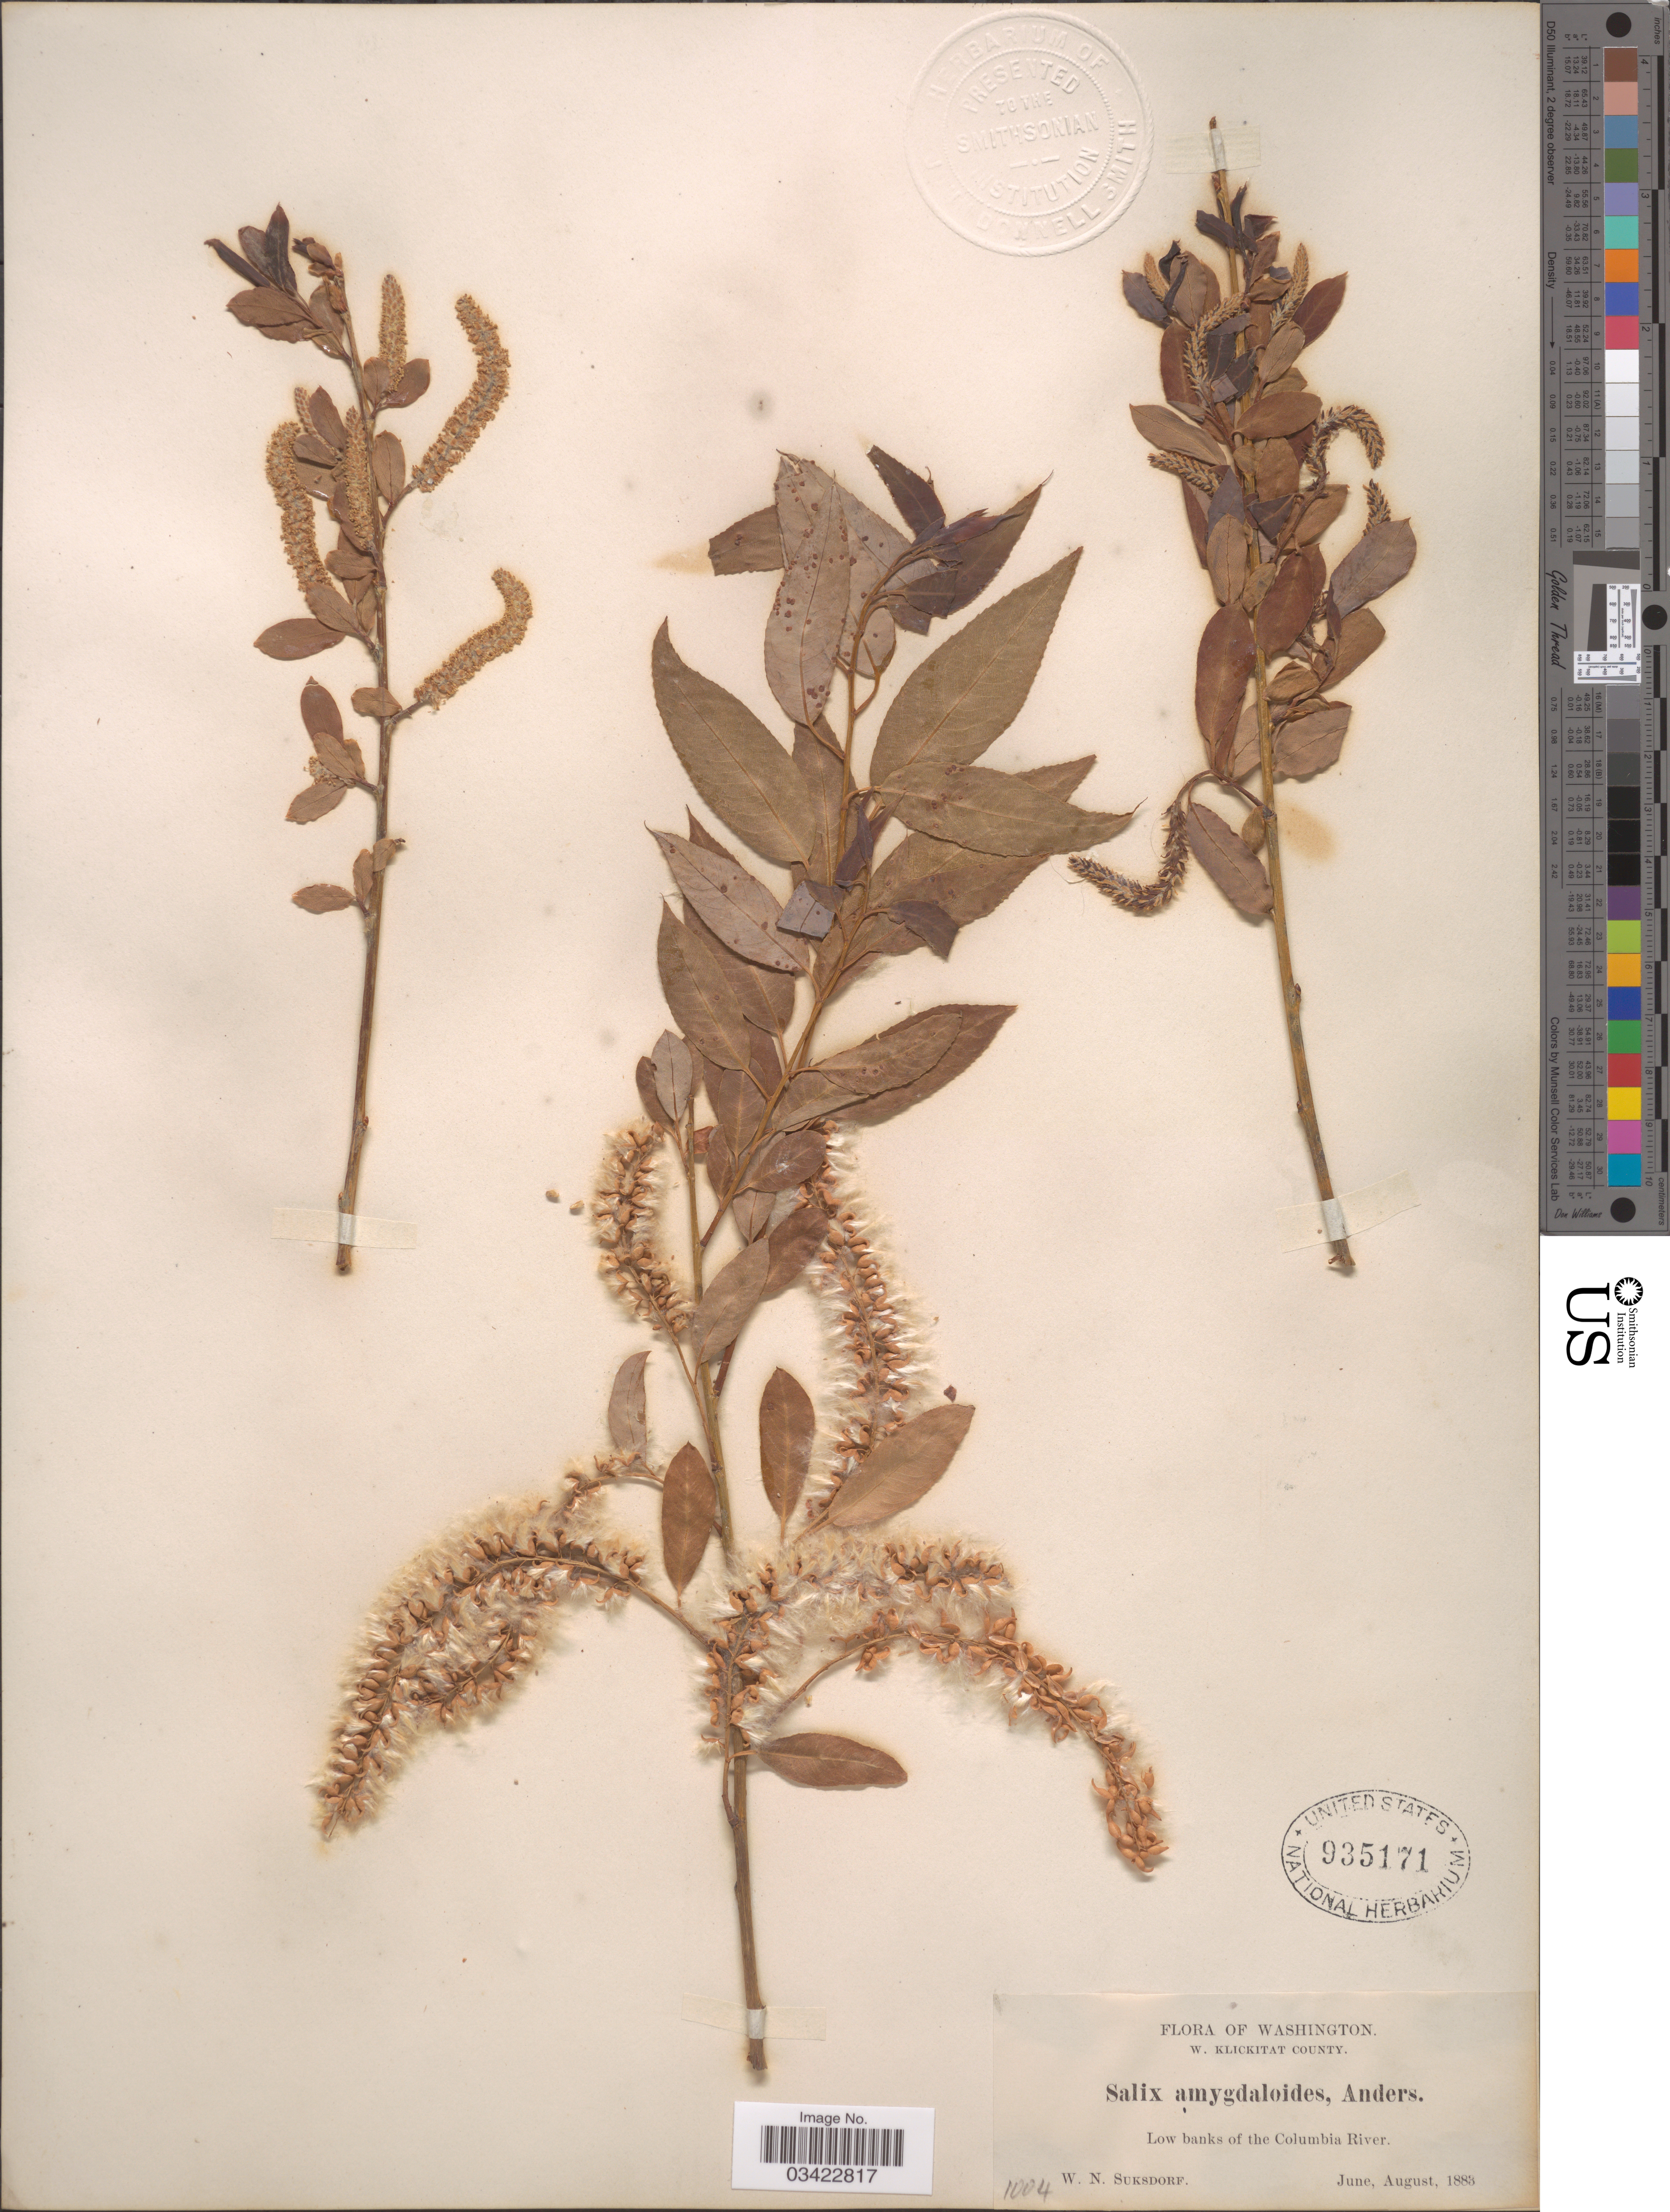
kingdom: Plantae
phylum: Tracheophyta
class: Magnoliopsida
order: Malpighiales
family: Salicaceae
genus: Salix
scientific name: Salix amygdaloides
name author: Andersson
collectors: W. N. Suksdorf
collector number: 1004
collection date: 1883-06/1883-08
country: United States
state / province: Washington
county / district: Klickitat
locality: W. Klickitat County. Low banks of the Columbia River.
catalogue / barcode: US 935171